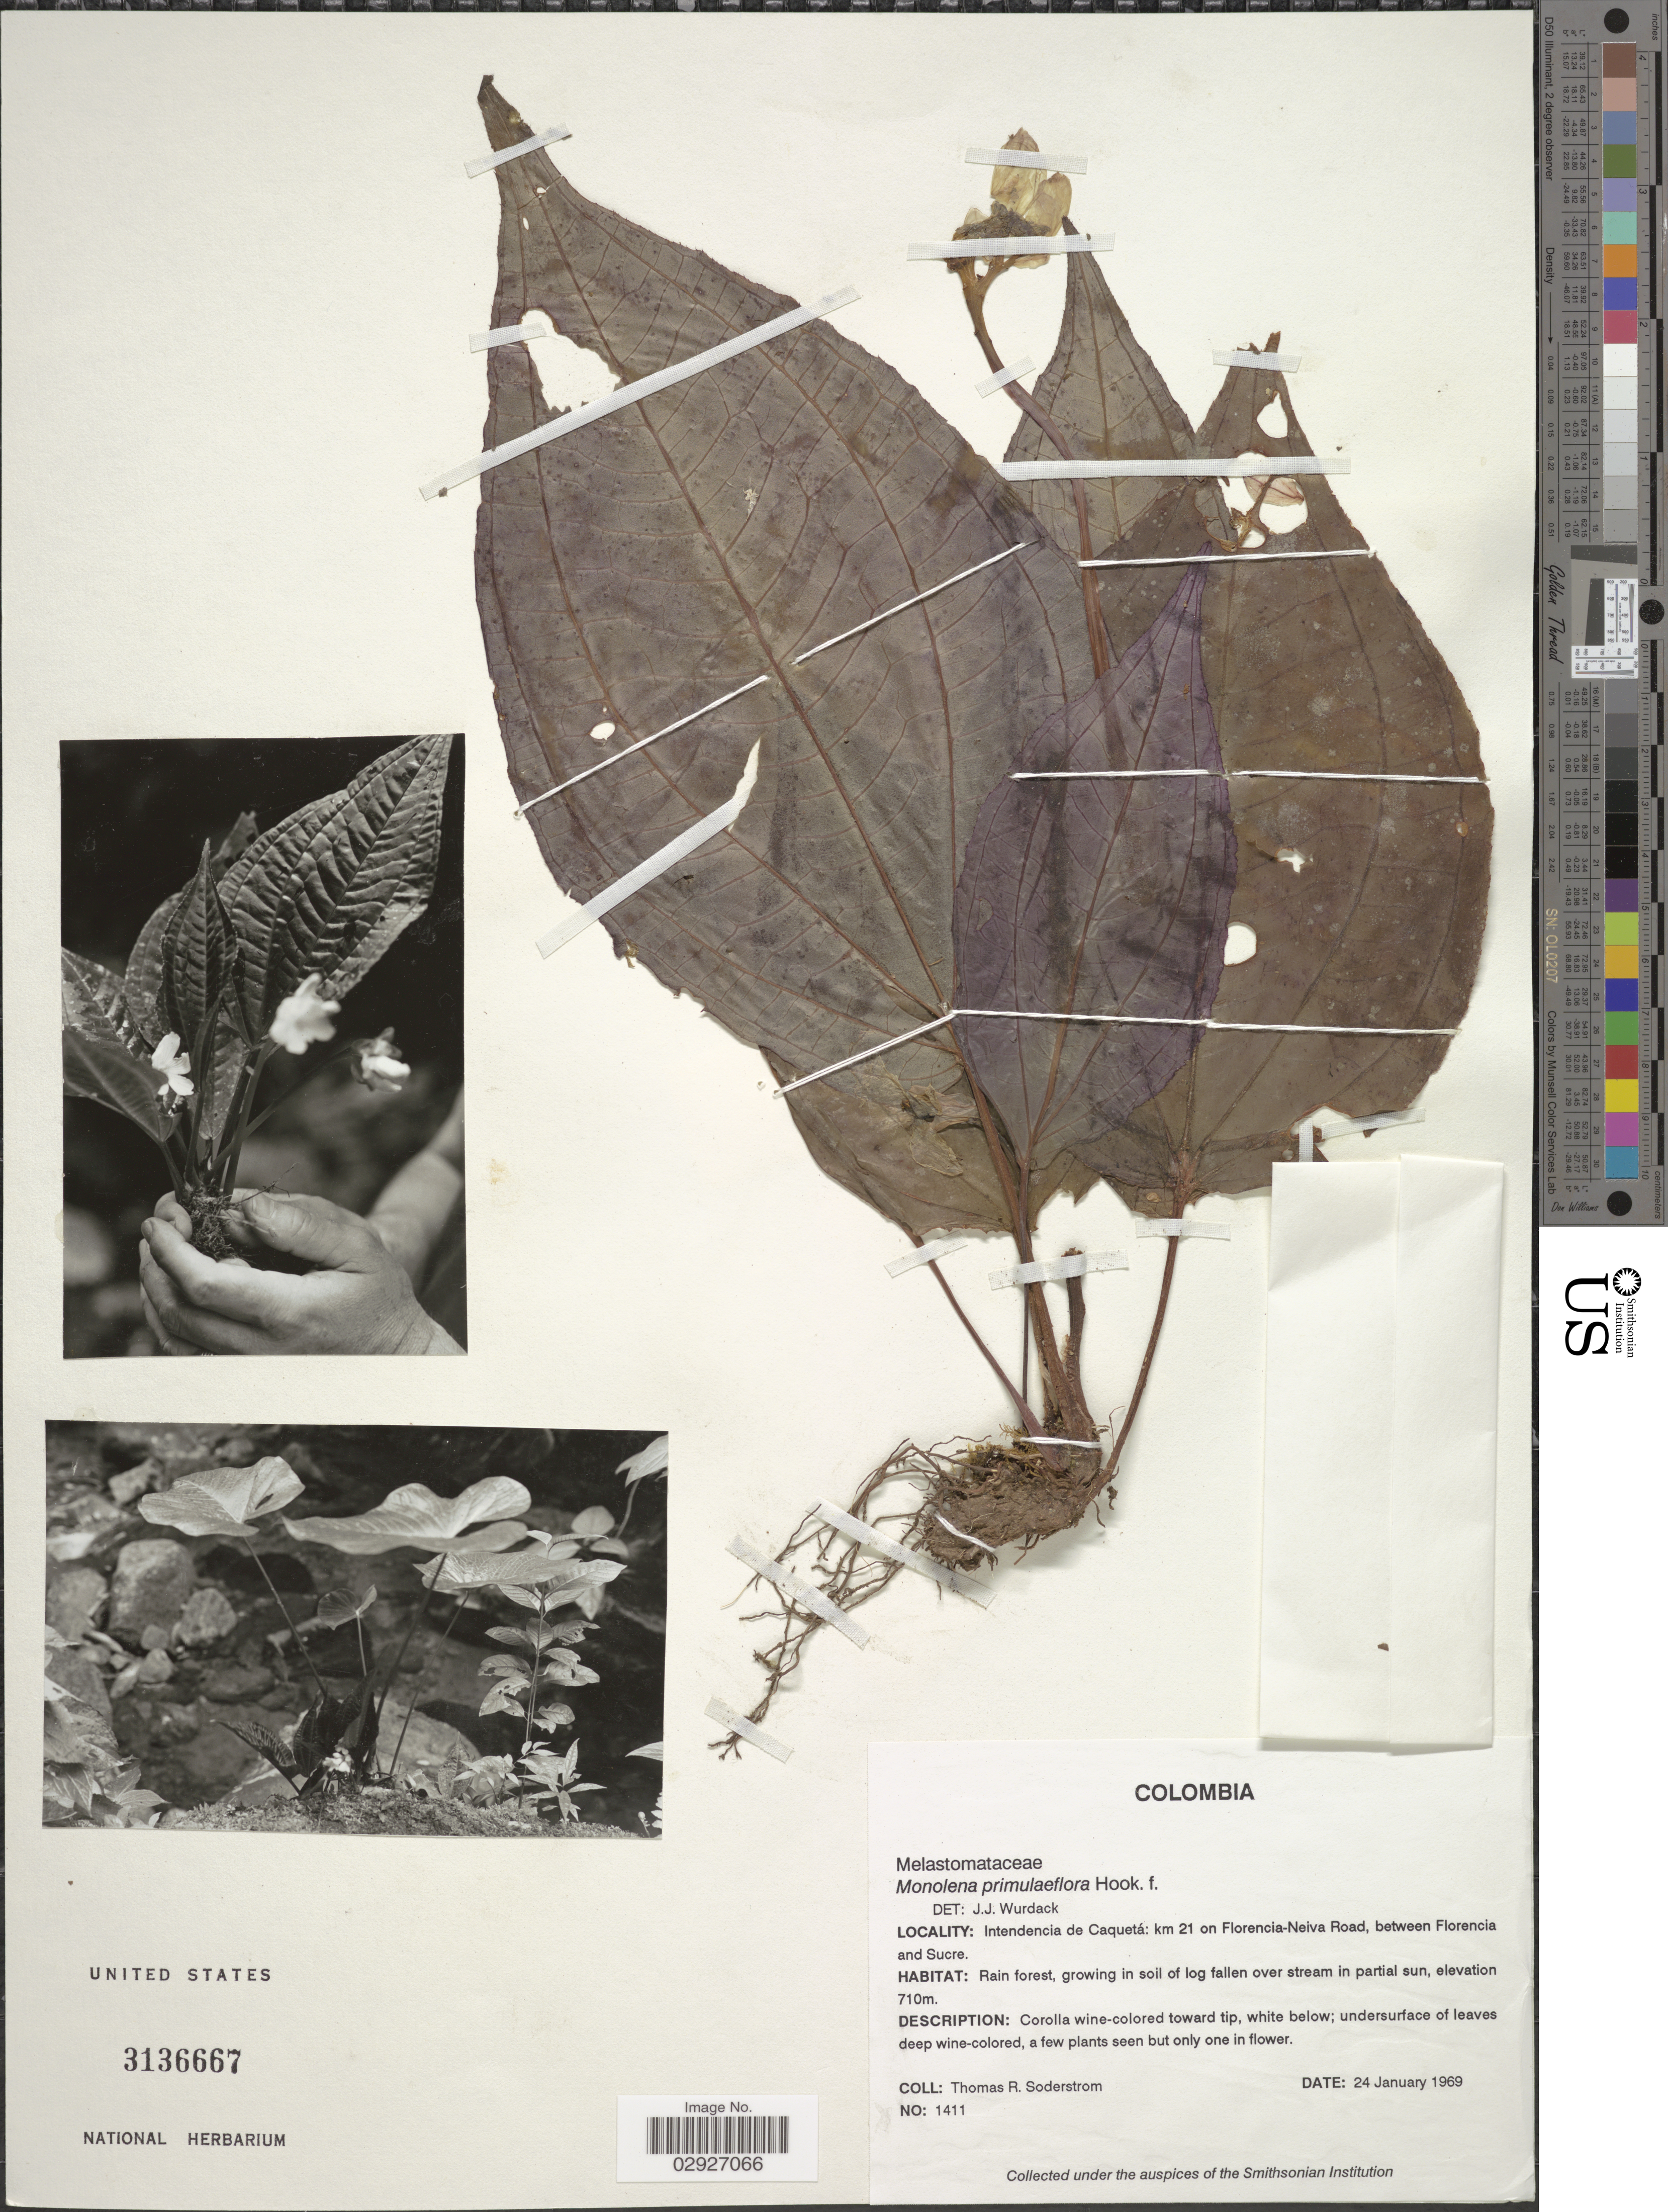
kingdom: Plantae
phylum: Tracheophyta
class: Magnoliopsida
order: Myrtales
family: Melastomataceae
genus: Monolena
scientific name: Monolena primuliflora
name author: Hook. f.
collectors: T. R. Soderstrom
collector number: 1411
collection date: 1969-01-24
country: Colombia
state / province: Caquetá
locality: Intendencia de Caquetá, km 21 on Florencia-Neiva Road, between Florencia and Sucre.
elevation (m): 710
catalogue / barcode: US 3136667